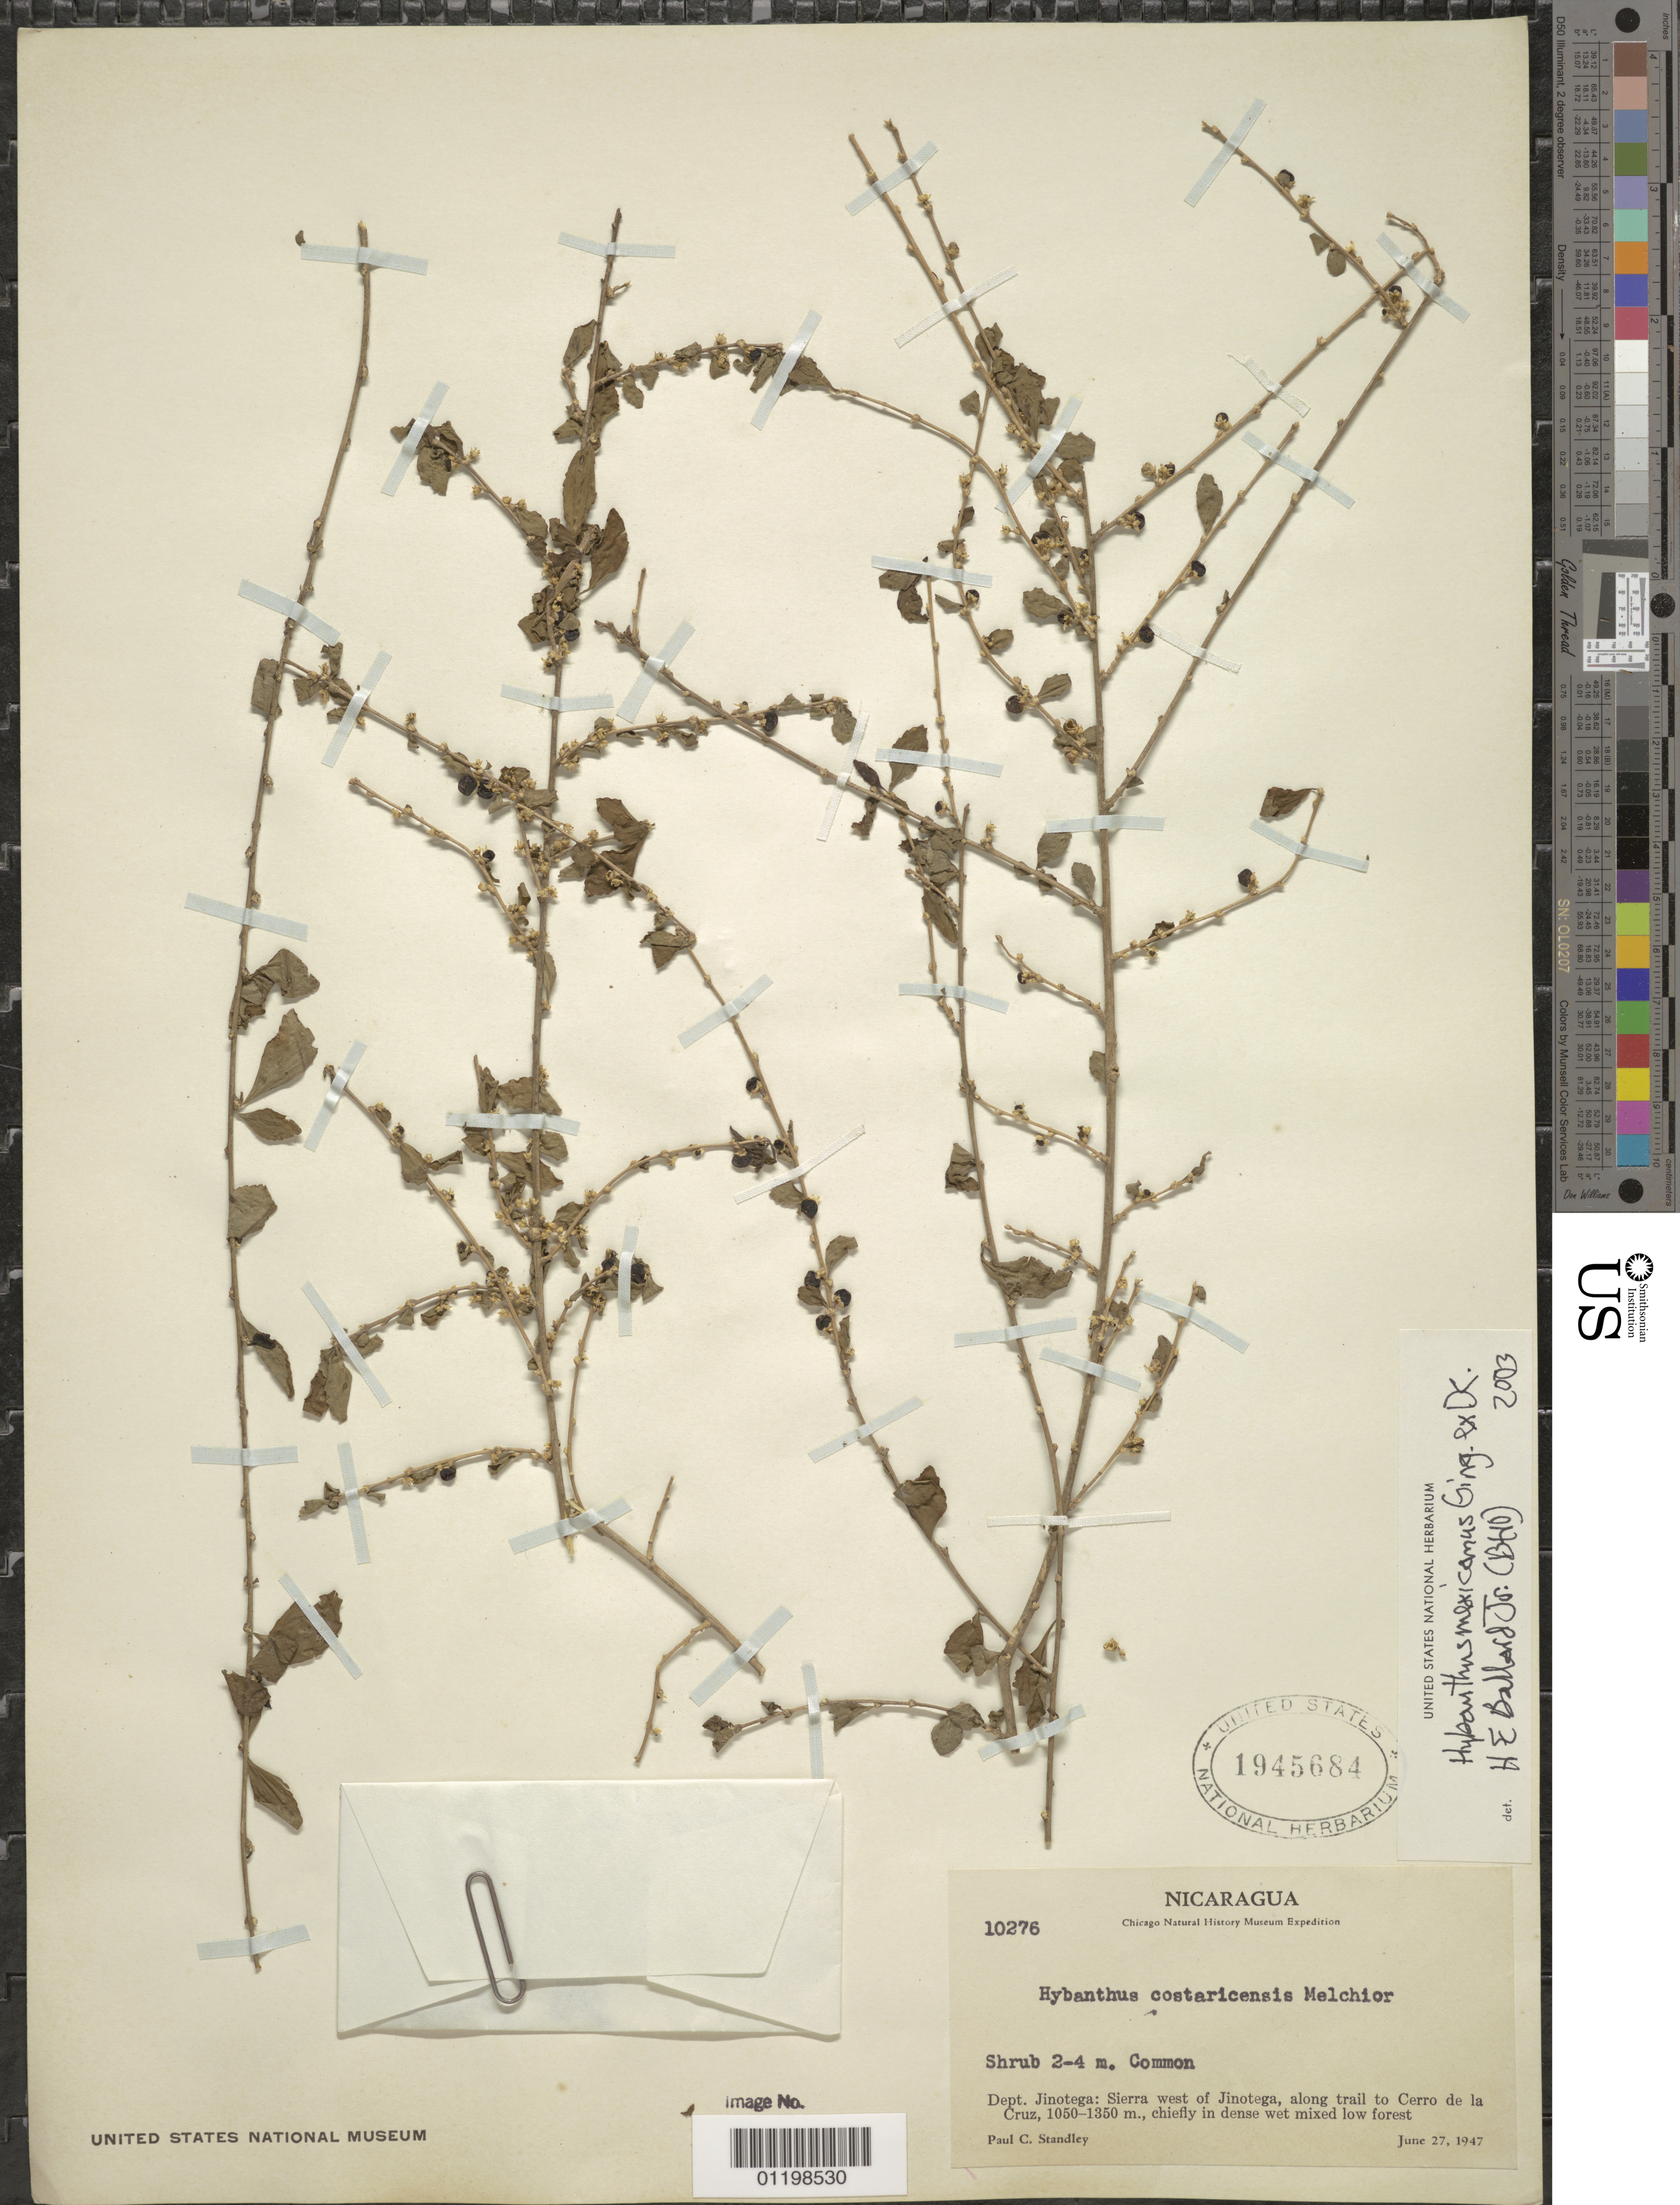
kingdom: Plantae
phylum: Tracheophyta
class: Magnoliopsida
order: Malpighiales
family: Violaceae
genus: Ixchelia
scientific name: Ixchelia mexicana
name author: (Ging.) H.E. Ballard & Wahlert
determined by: Strong, Mark T., (BOT), Smithsonian Institution - National Museum of Natural History (UNITED STATES)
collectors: P. C. Standley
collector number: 10276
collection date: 1947-06-27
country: Nicaragua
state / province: Jinotega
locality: Sierra west of Jinotega, along trail to Cerro de la Cruz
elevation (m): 1050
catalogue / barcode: US 1945684